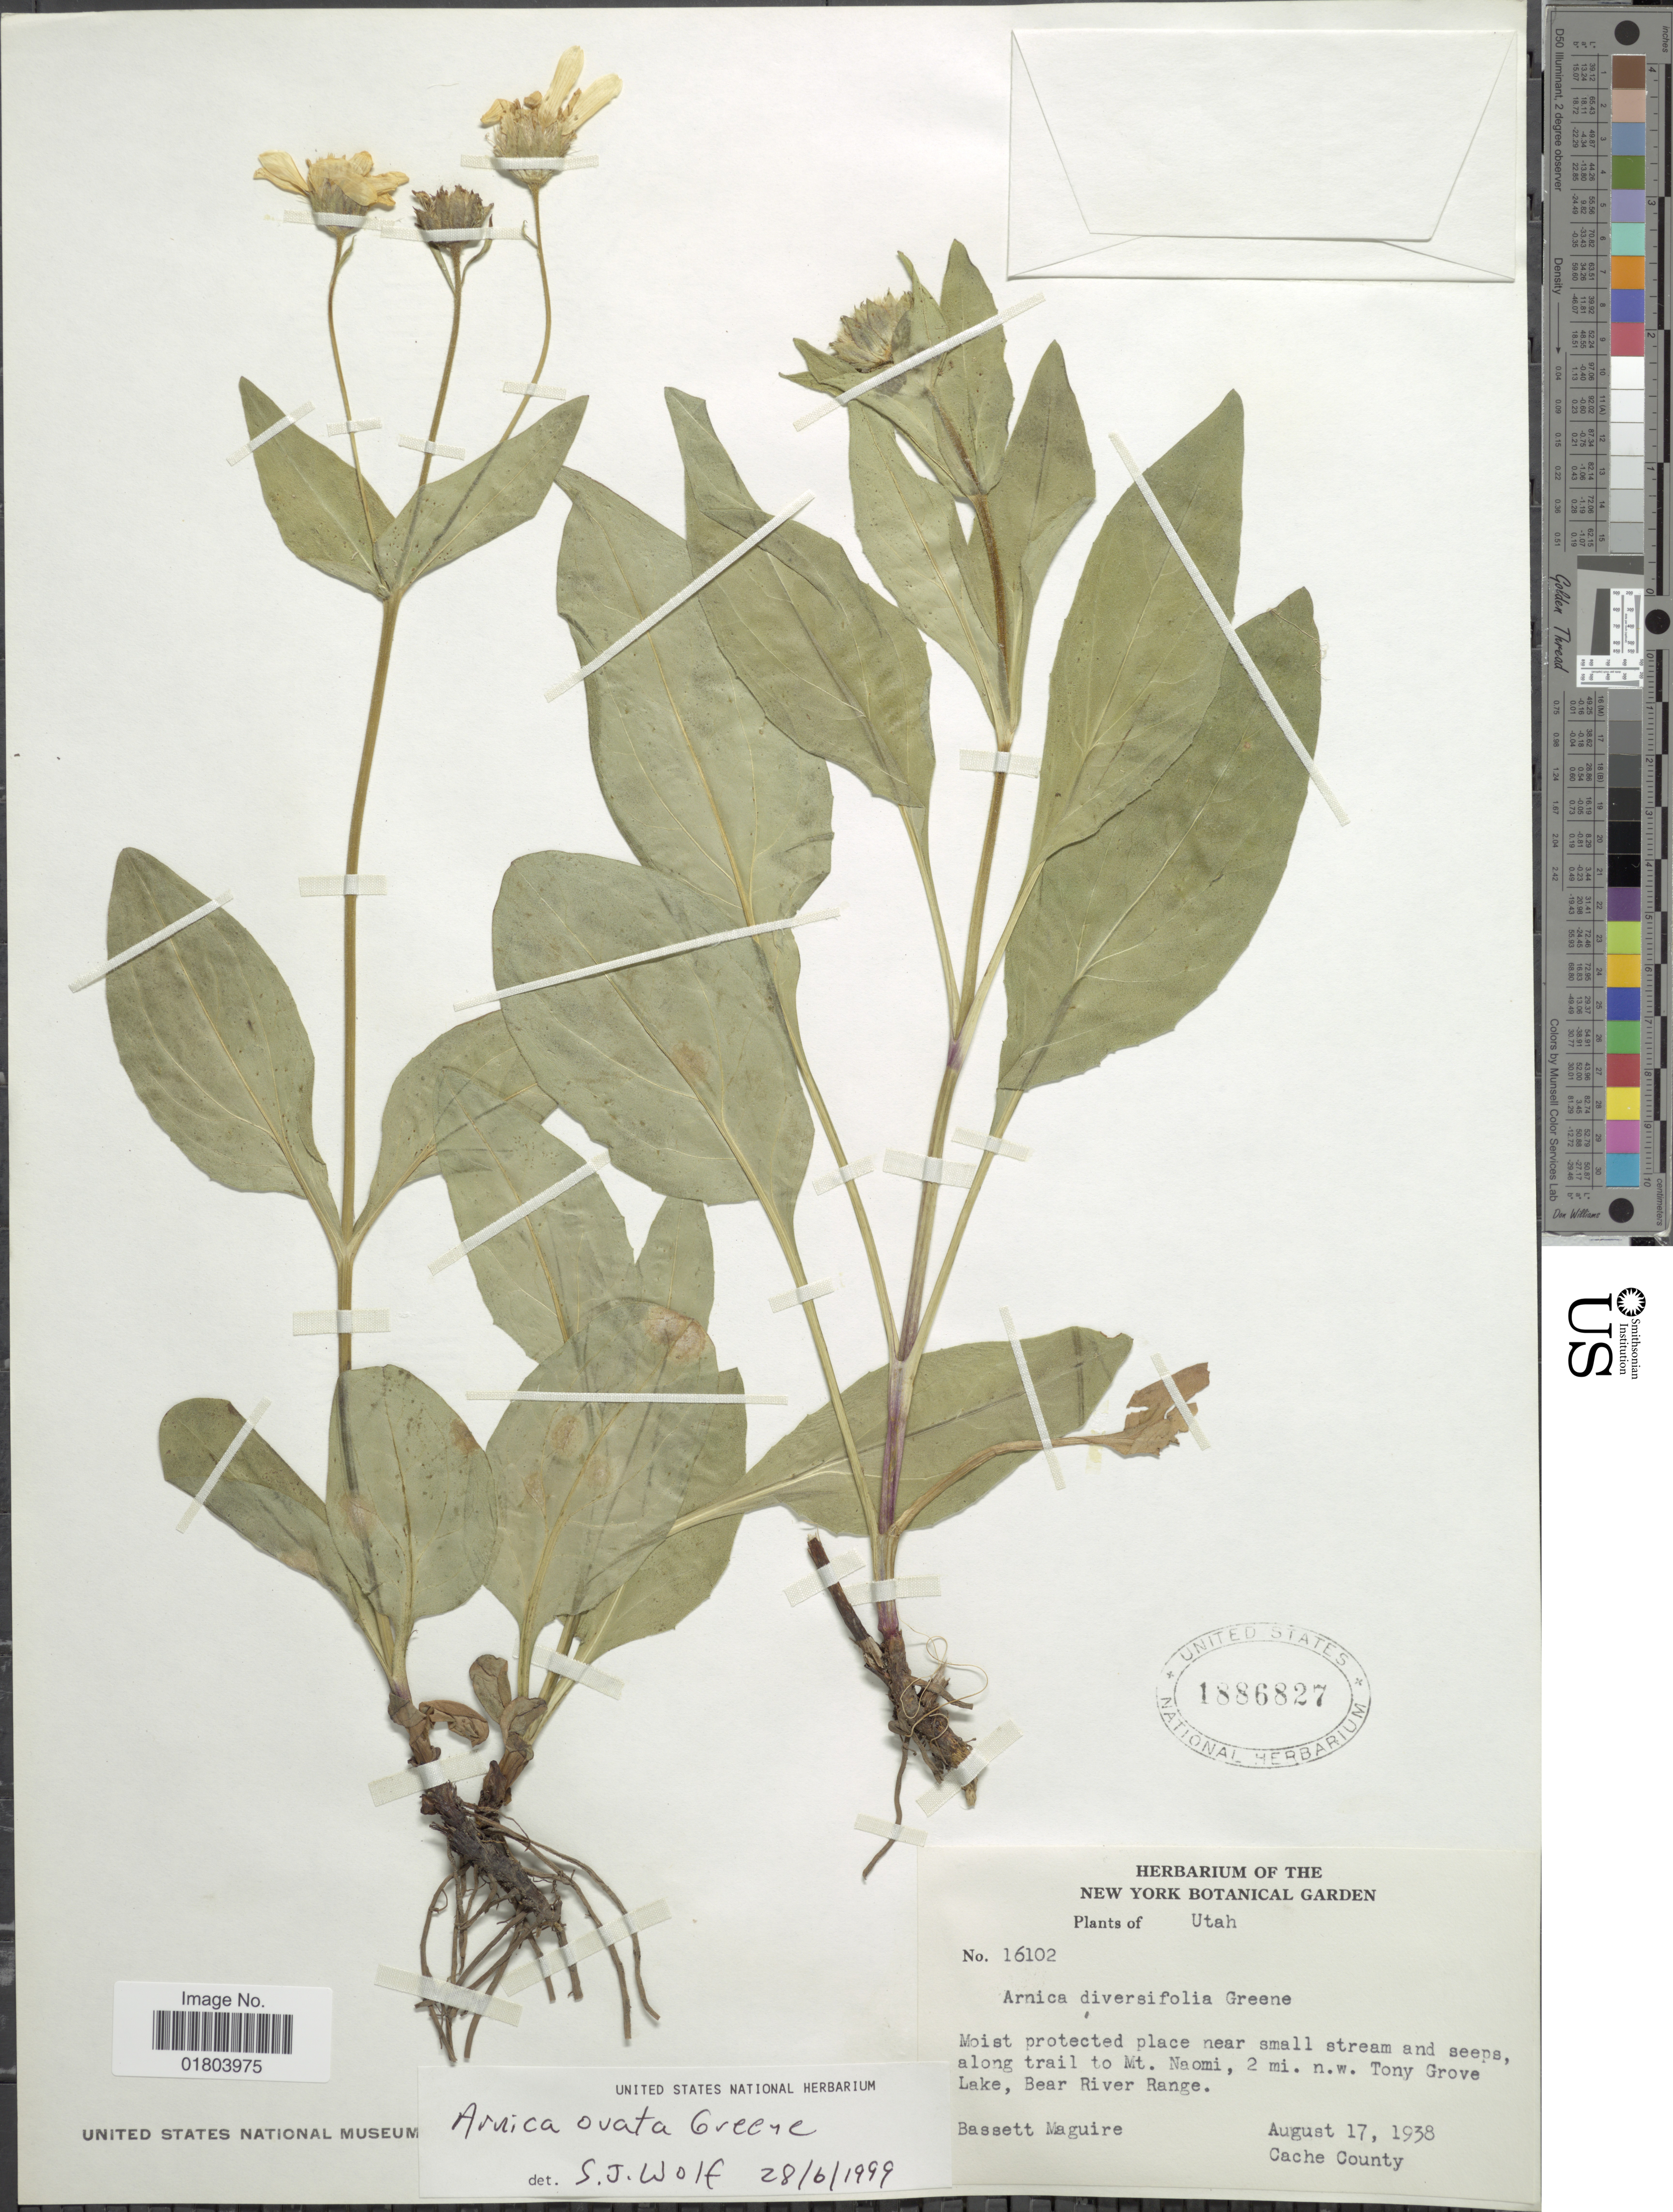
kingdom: Plantae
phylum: Tracheophyta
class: Magnoliopsida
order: Asterales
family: Asteraceae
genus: Arnica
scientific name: Arnica ovata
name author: Greene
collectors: B. Maguire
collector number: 16102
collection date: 1938-08-17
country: United States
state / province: Utah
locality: Along trail to Mt Naomi, 2 mi n.w. Tony Grove Lake, Bear River Range, Cache County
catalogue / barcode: US 1886827